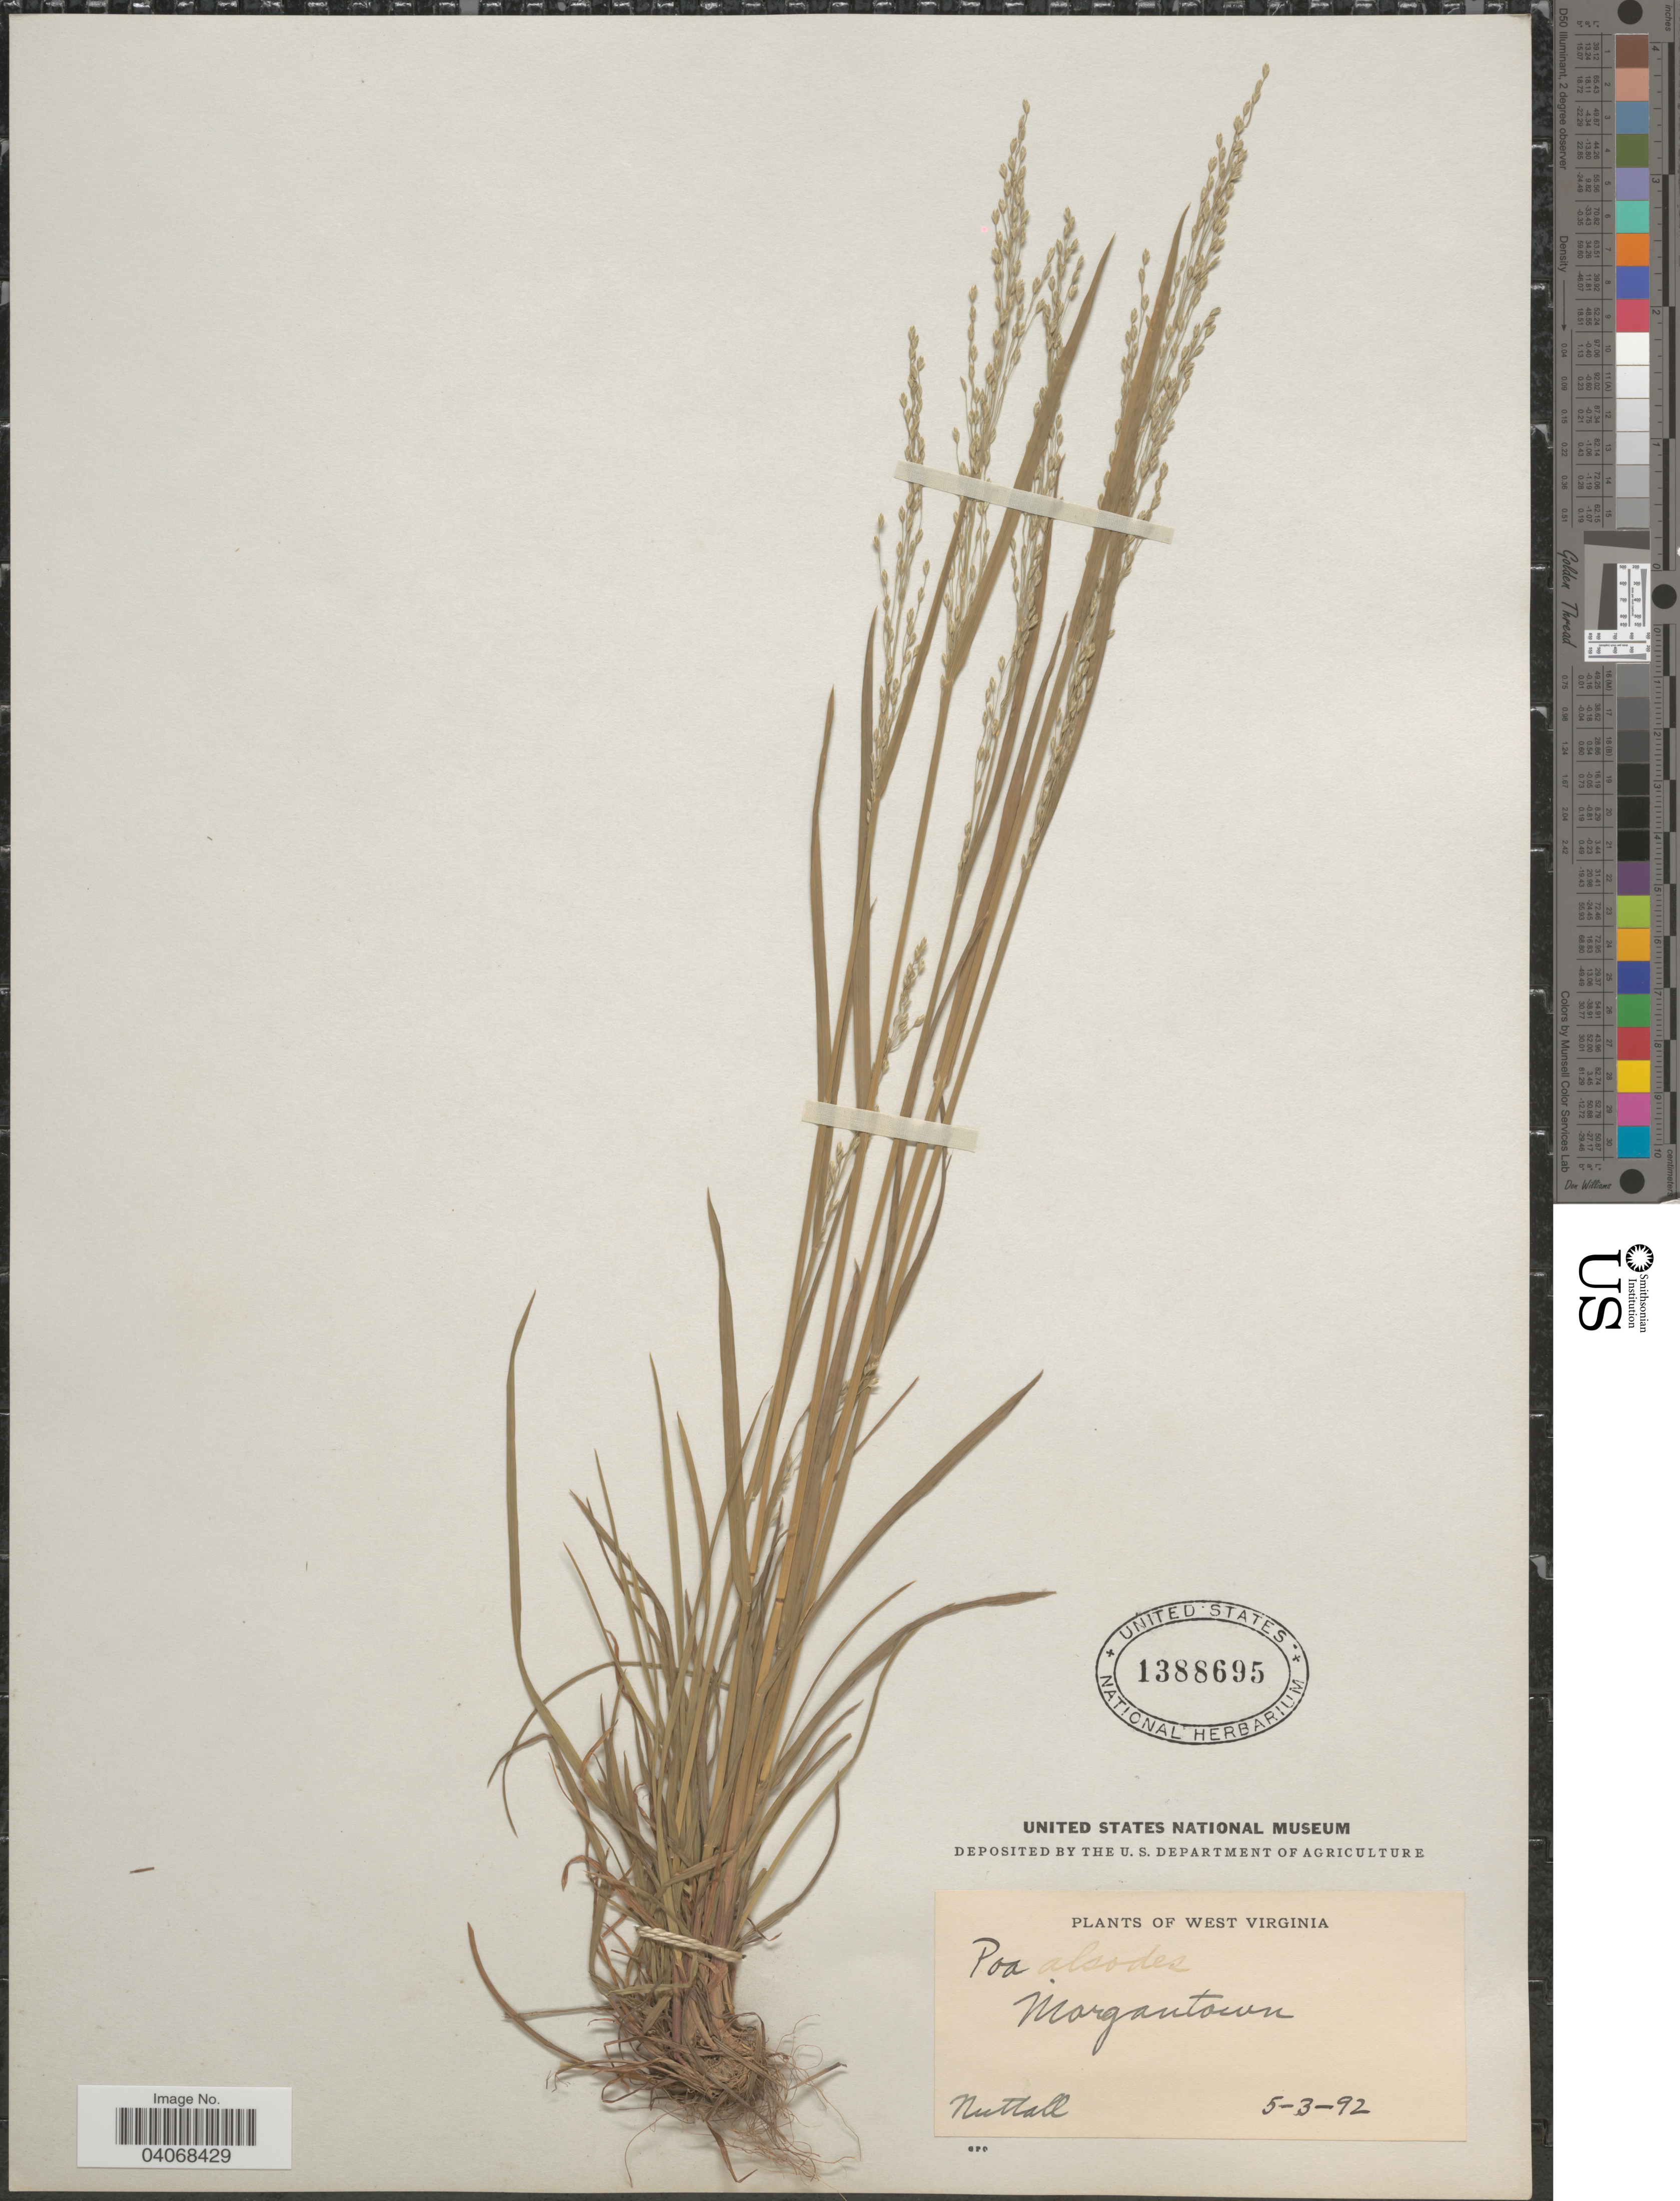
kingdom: Plantae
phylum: Tracheophyta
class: Liliopsida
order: Poales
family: Poaceae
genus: Poa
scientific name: Poa sylvestris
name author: A. Gray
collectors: Nuttall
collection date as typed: Transcribed d/m/y: 3/5/92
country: United States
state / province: West Virginia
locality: Morgantown.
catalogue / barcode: US 1388695